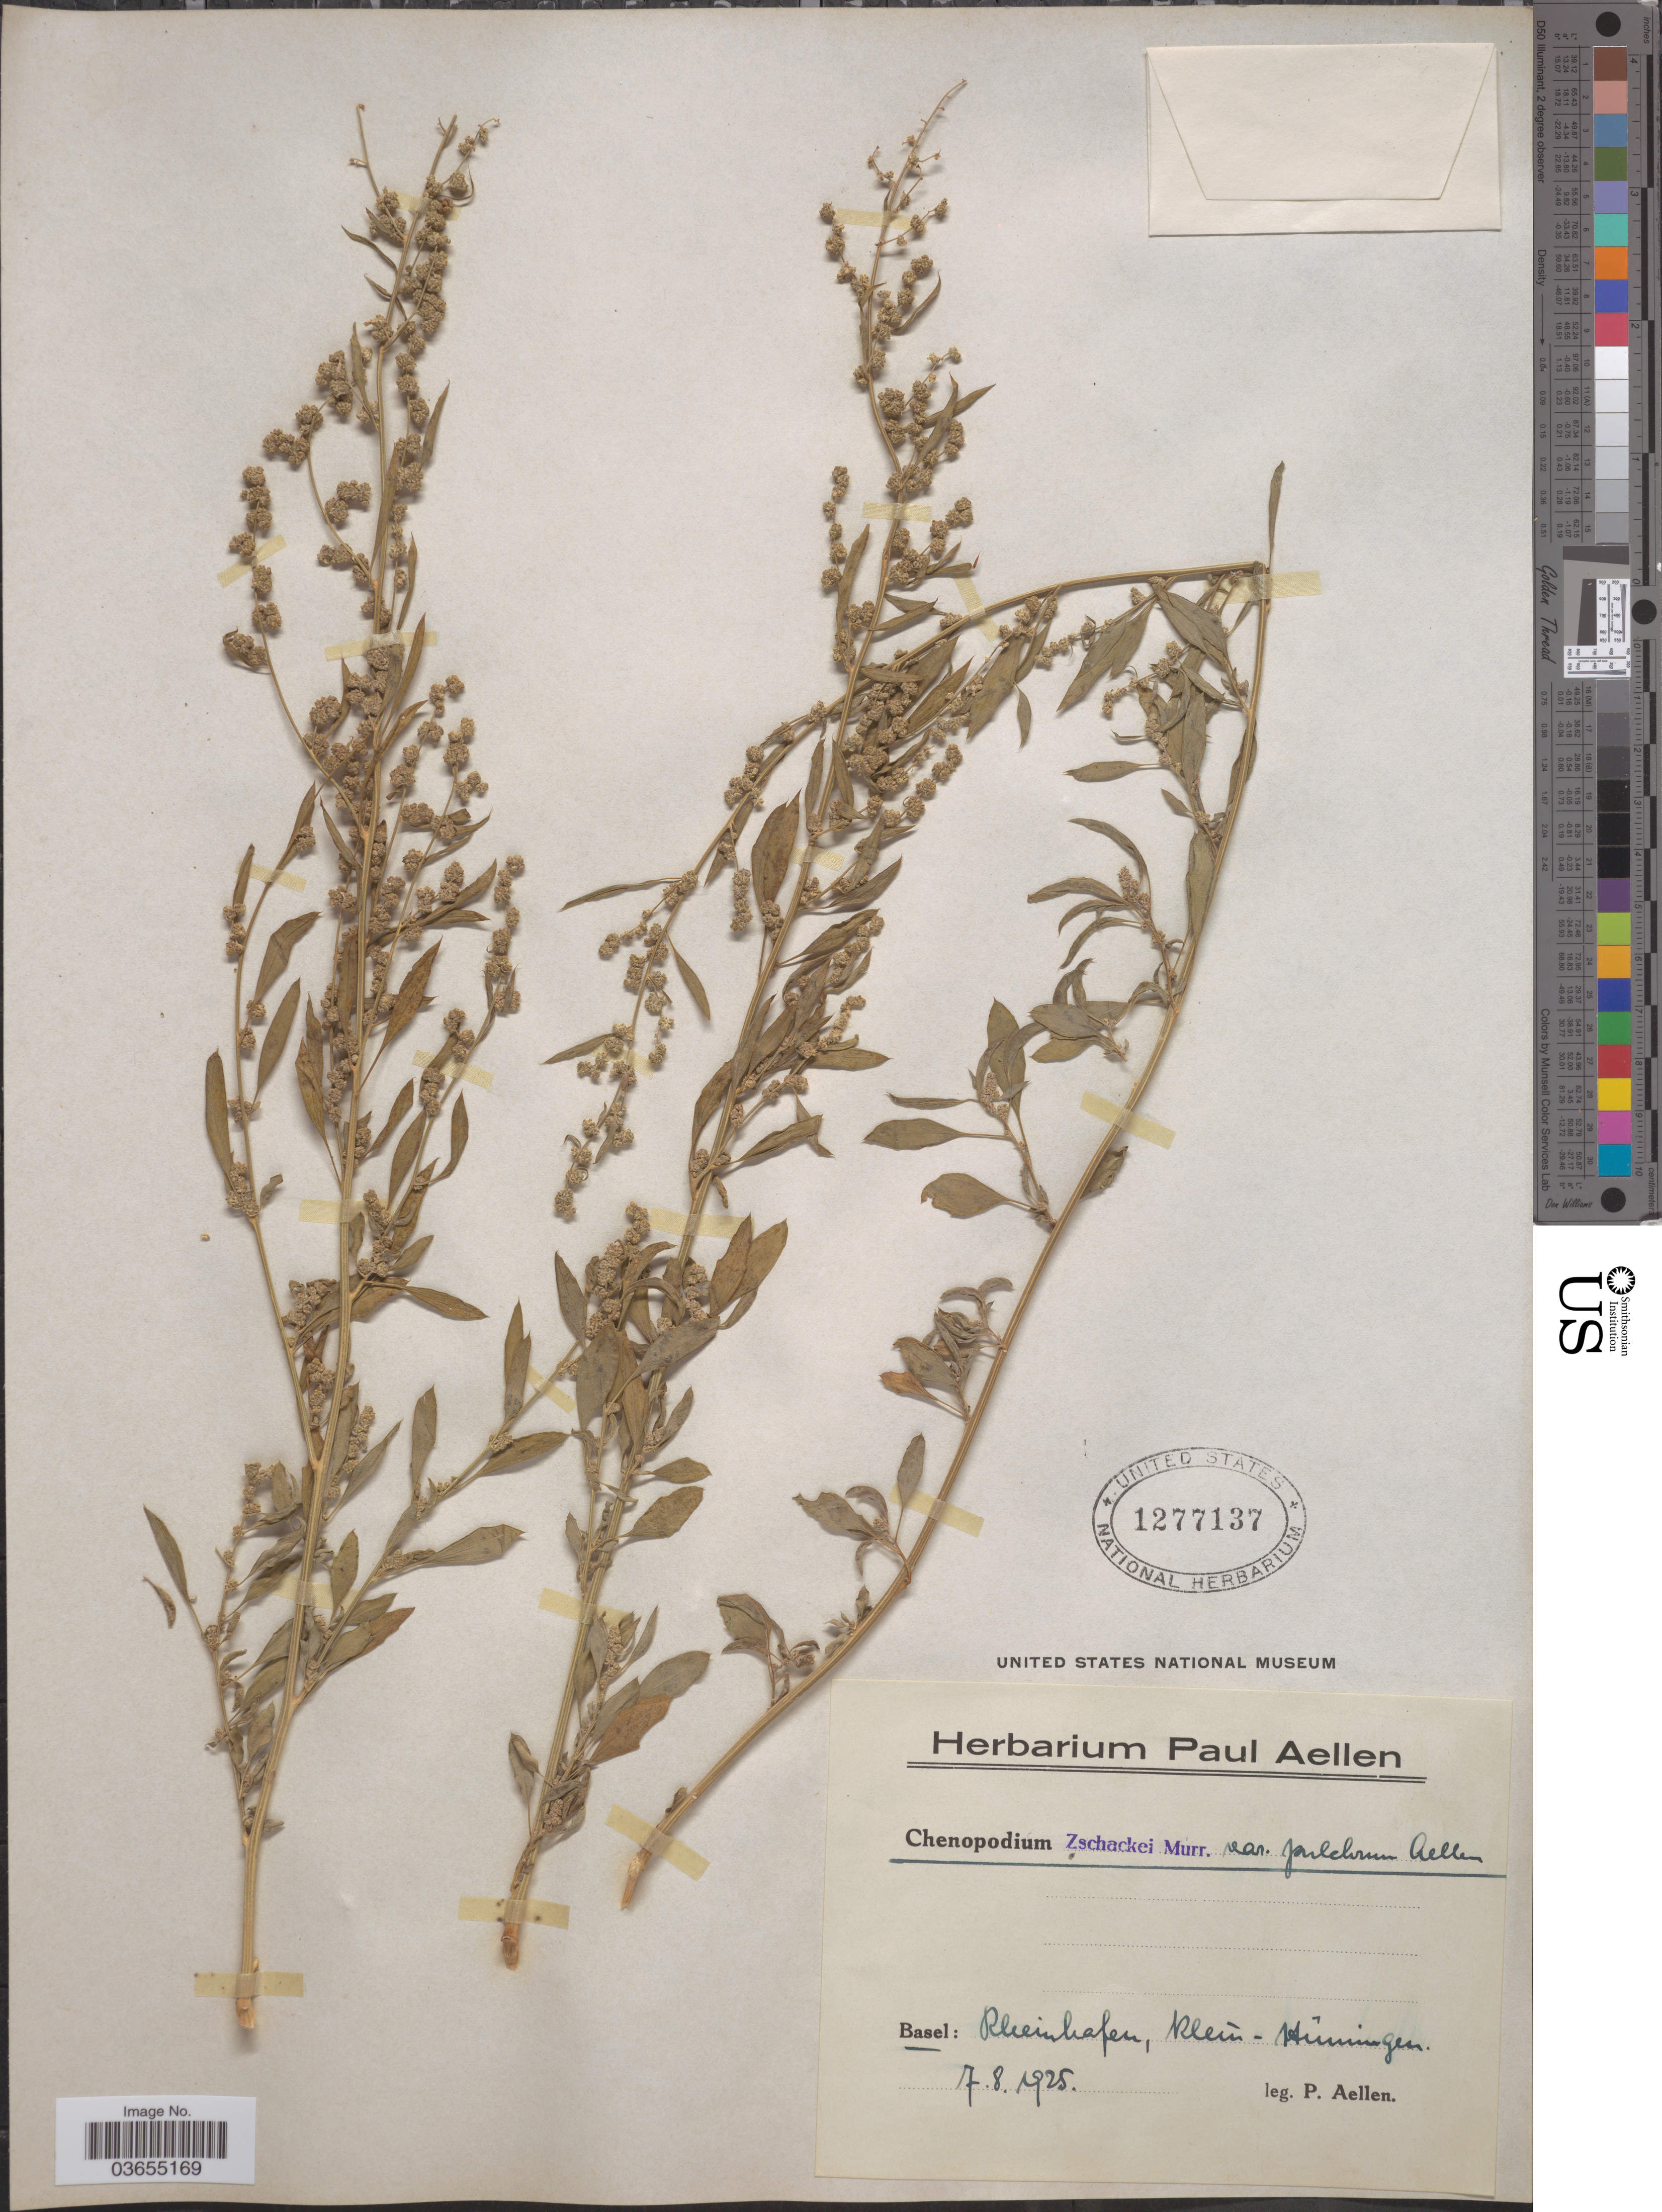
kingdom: Plantae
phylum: Tracheophyta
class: Magnoliopsida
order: Caryophyllales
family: Amaranthaceae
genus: Chenopodium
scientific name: Chenopodium zschackei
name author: Murr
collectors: P. Aellen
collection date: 1925-08-07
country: Switzerland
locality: Basel: Rheinhafen, Klein-Hüningen.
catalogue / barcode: US 1277137